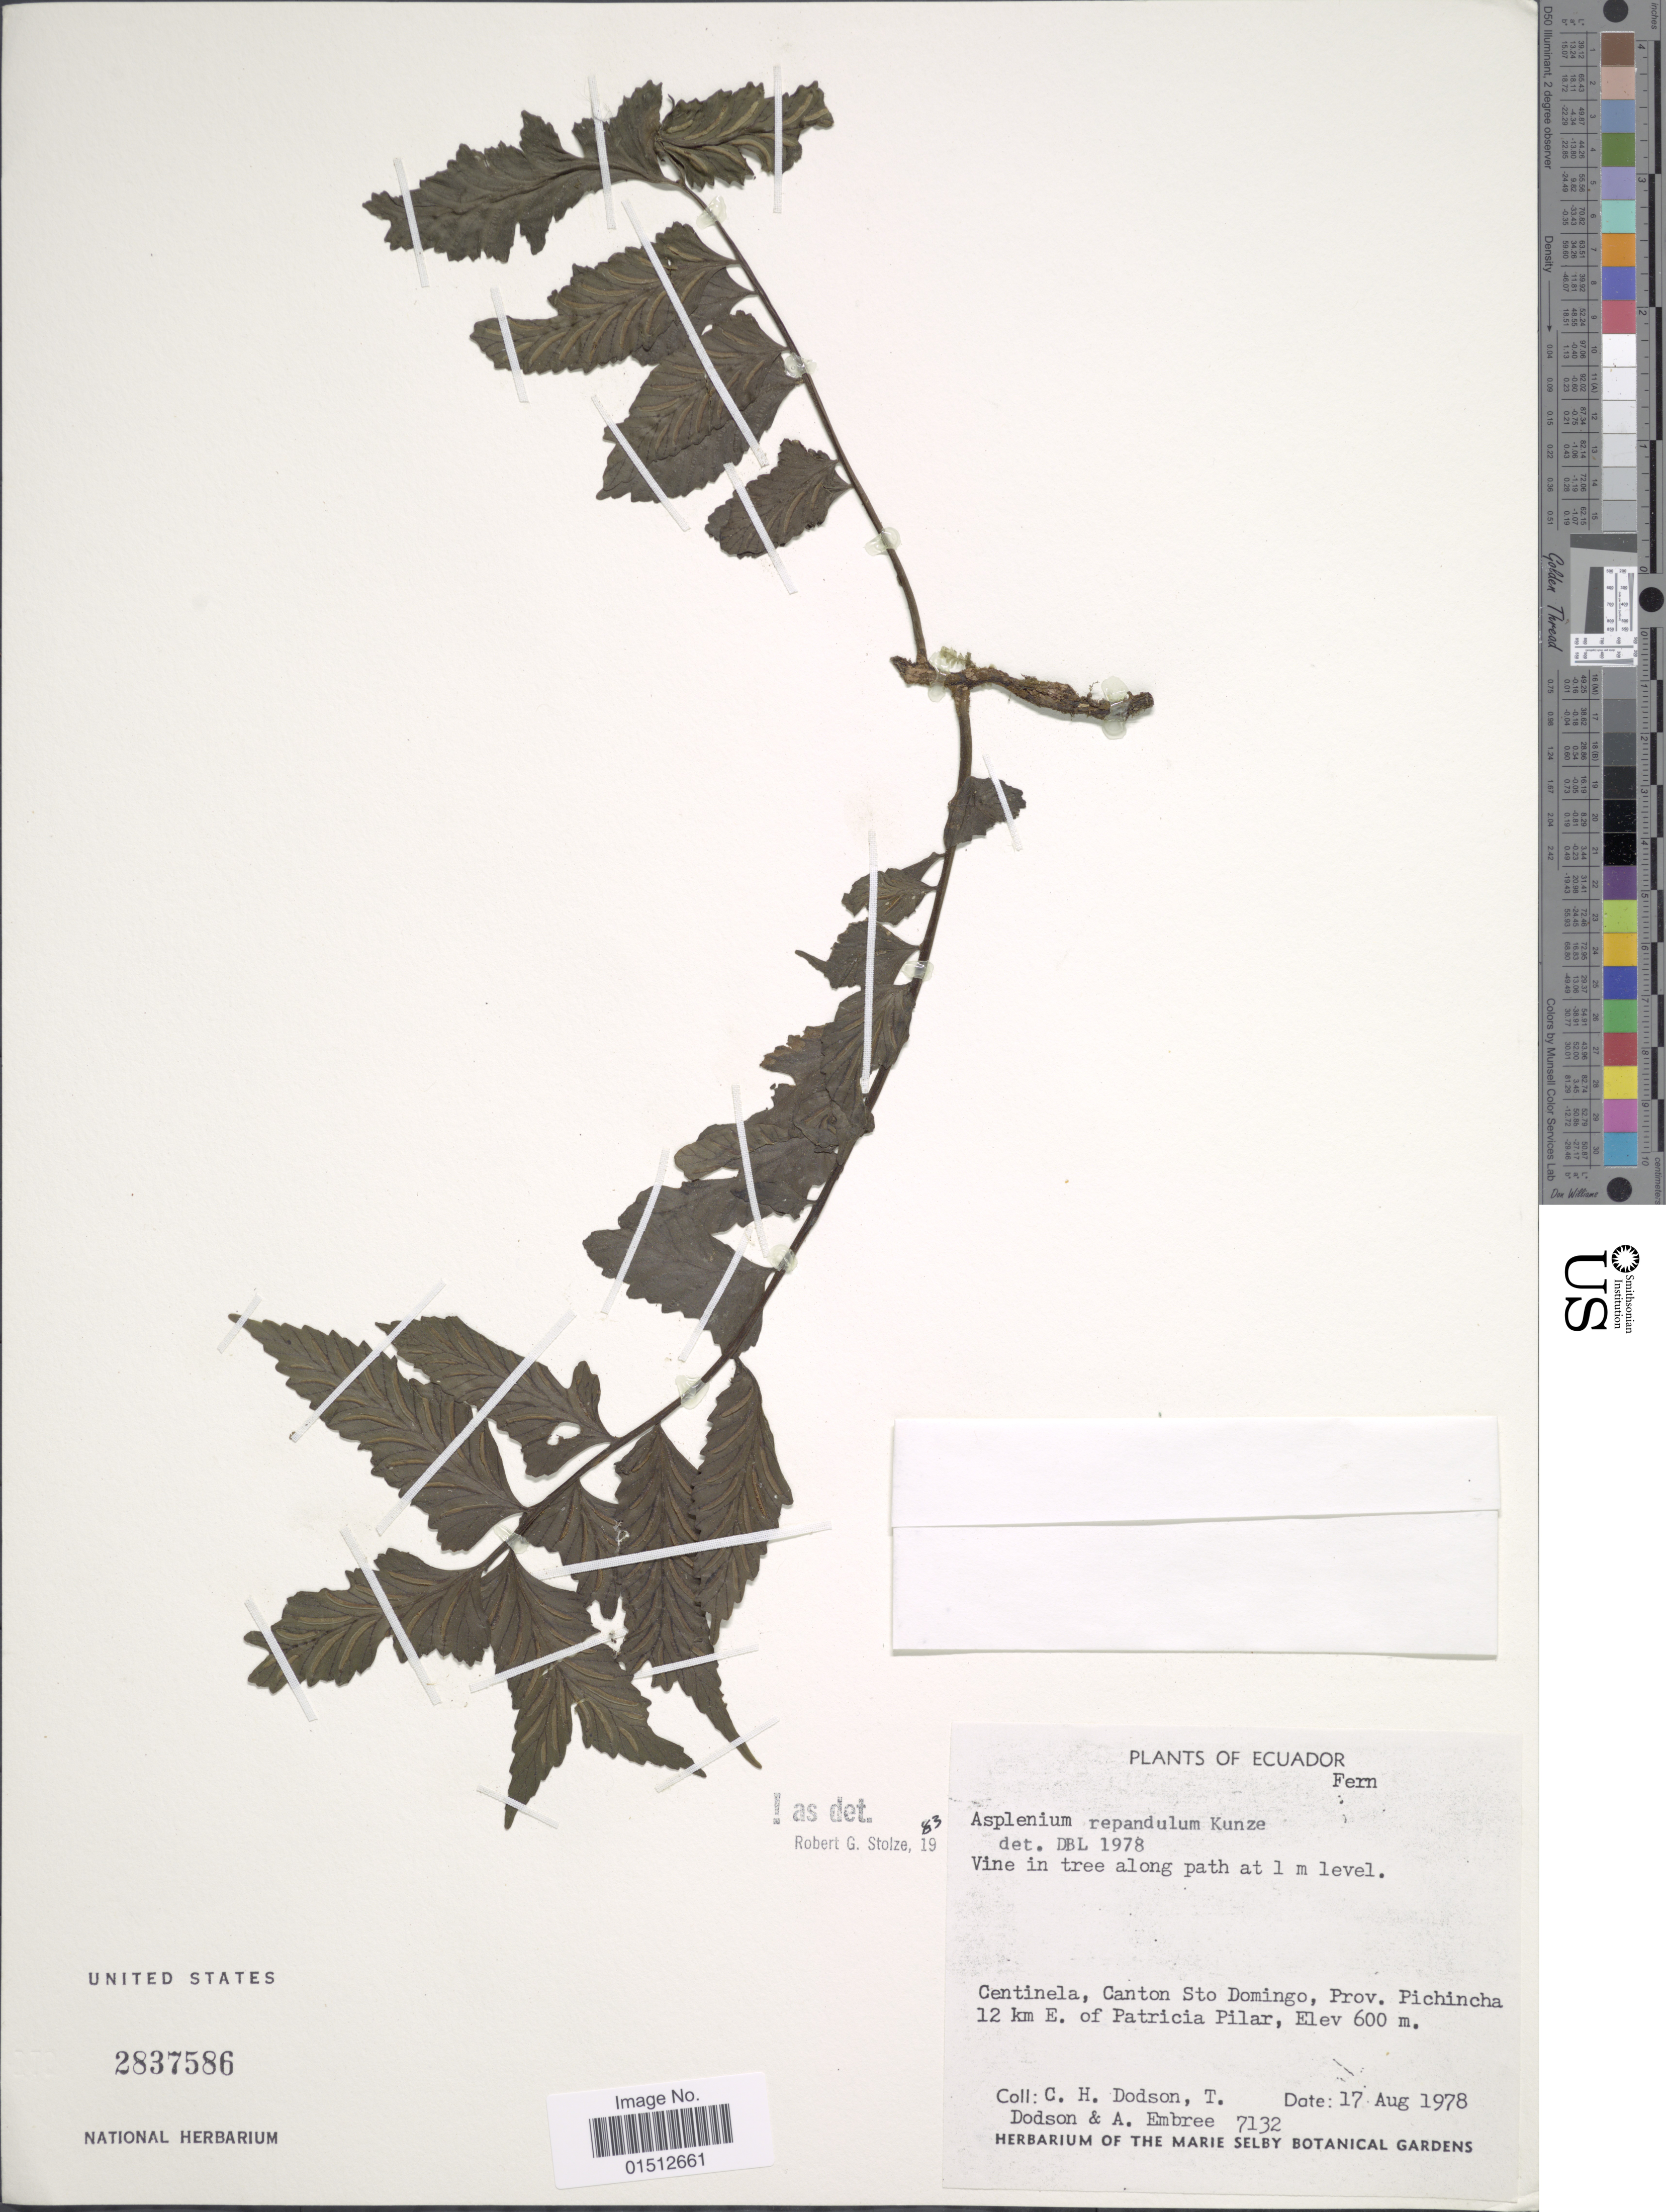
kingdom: Plantae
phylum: Tracheophyta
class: Polypodiopsida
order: Polypodiales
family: Aspleniaceae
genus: Asplenium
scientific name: Asplenium repandulum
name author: Kunze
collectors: C. H. Dodson, T. A. Dodson & A. Embree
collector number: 7132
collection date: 1978-08-17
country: Ecuador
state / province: Pichincha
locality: Centinela, Canton Sto Domingo, Prov. Pichincha 12 km E. of Patricia Pilar.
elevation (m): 600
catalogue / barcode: US 2837586